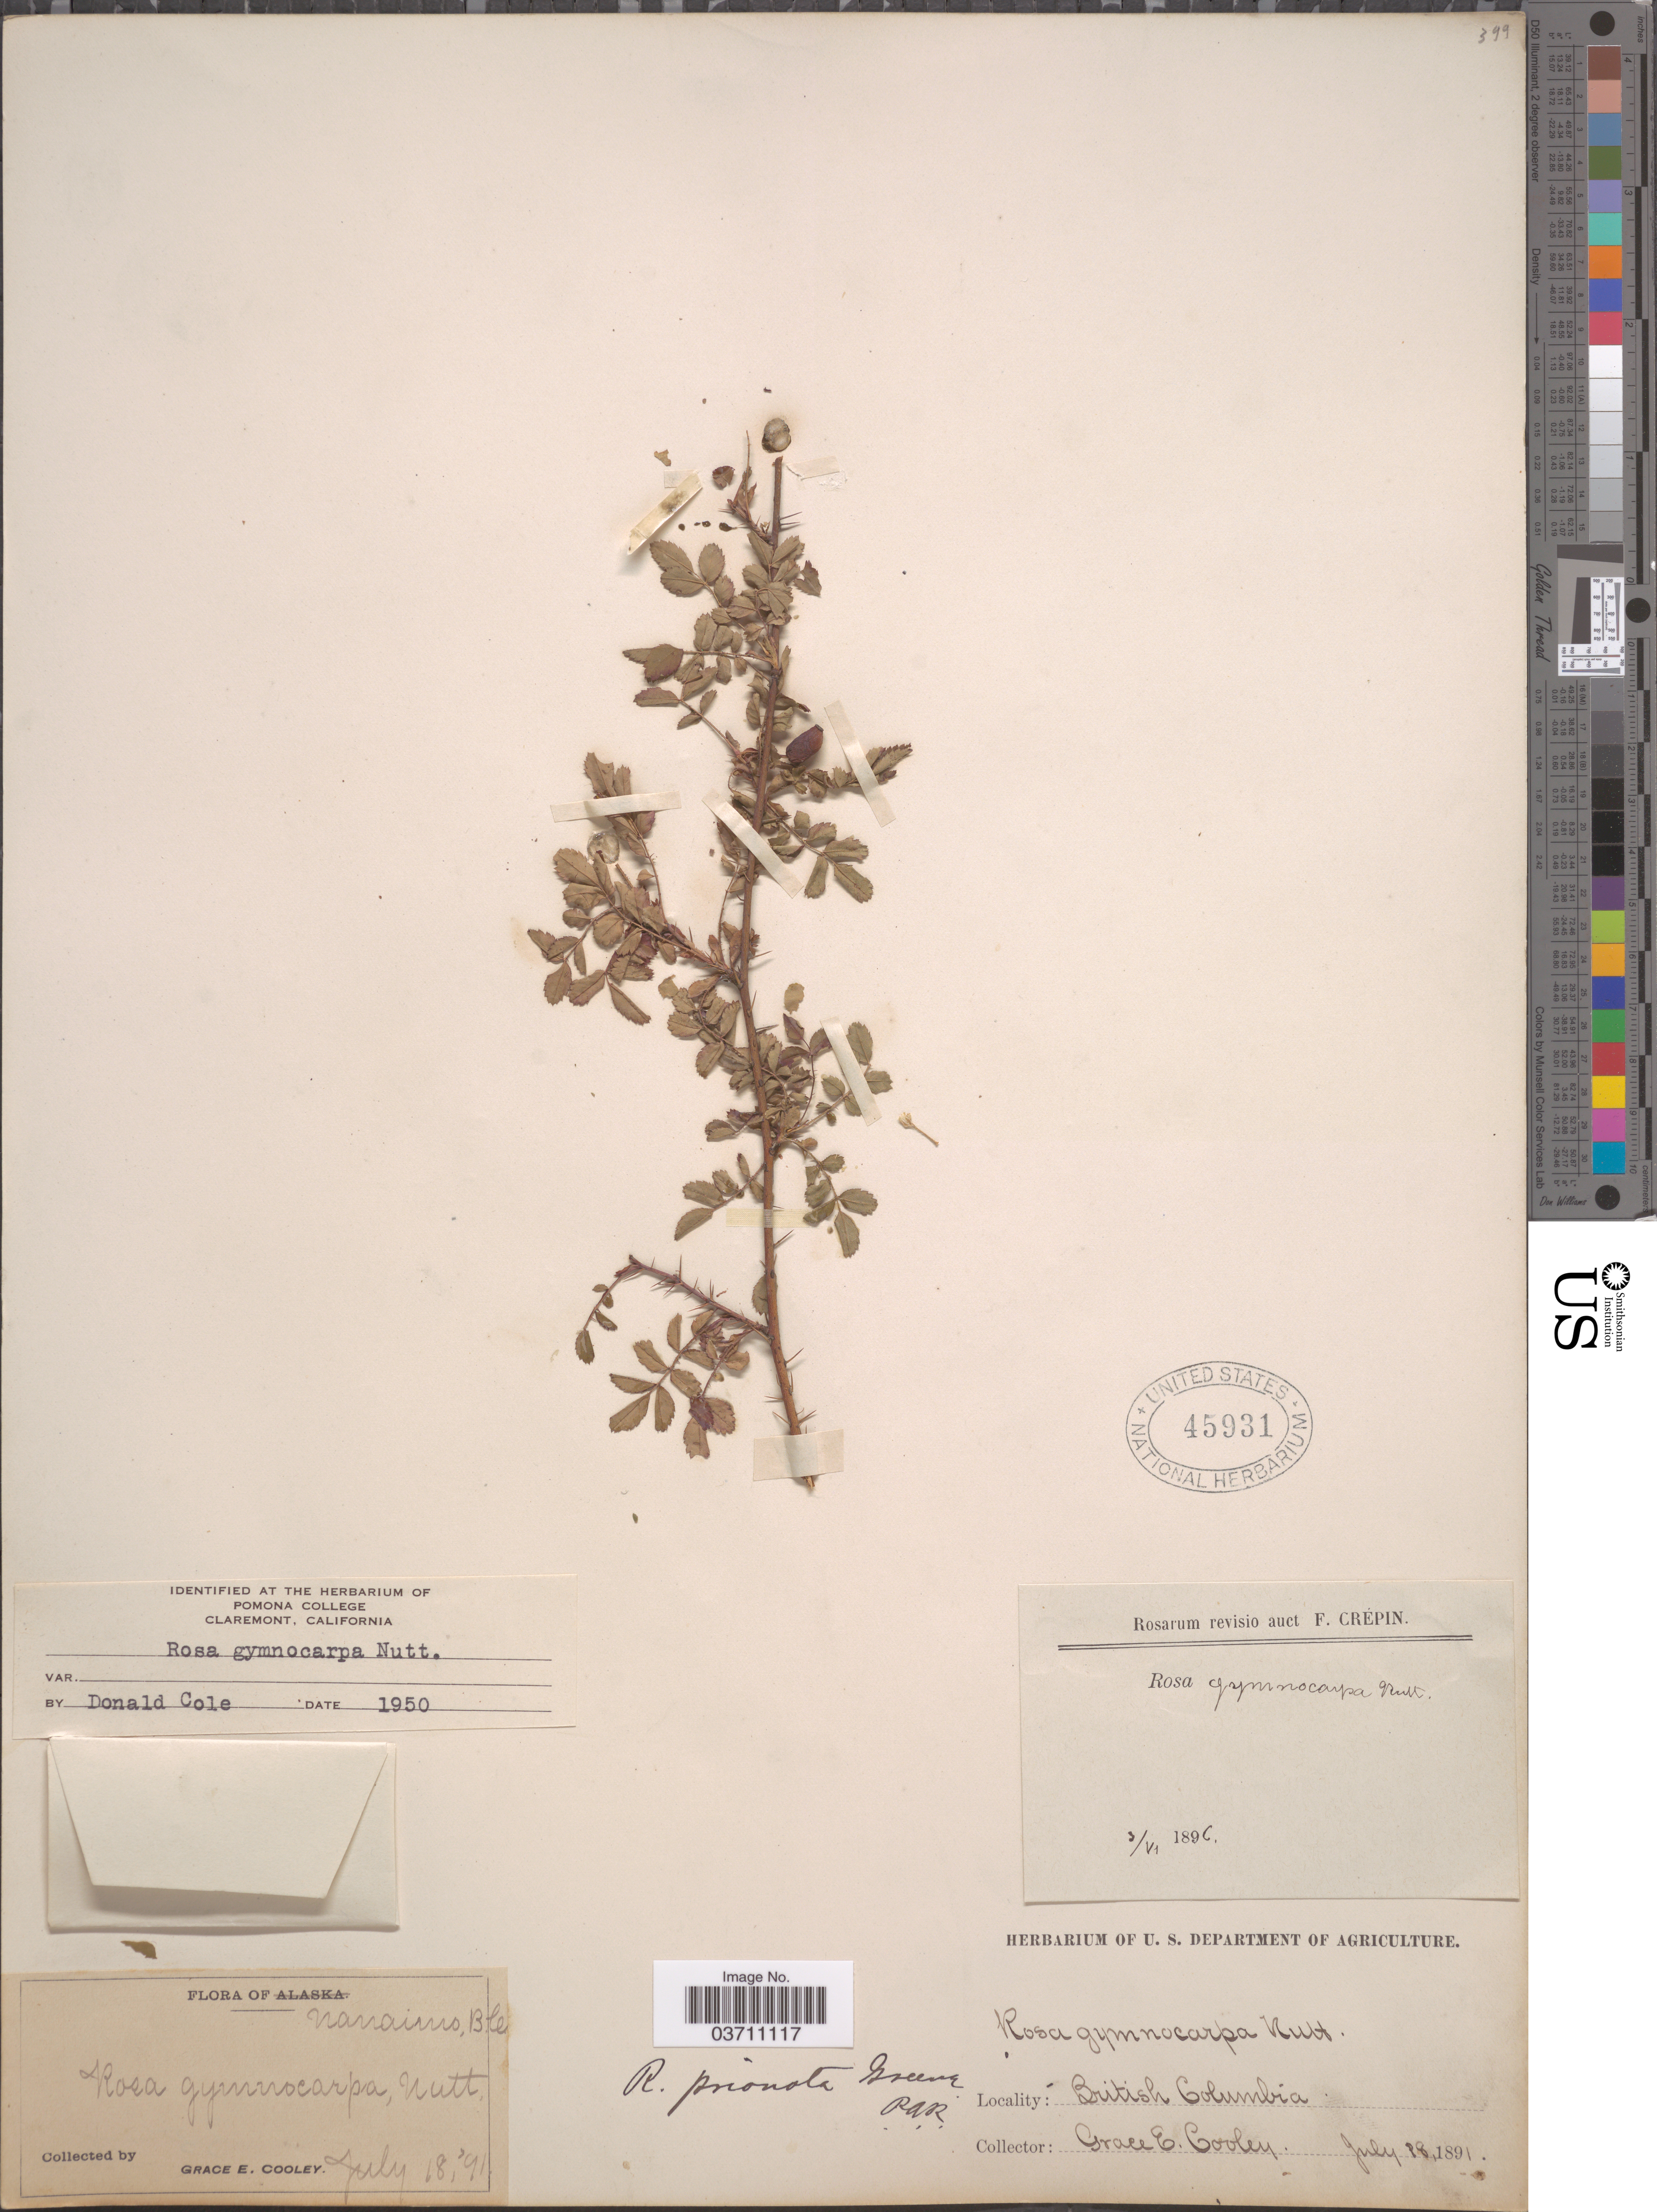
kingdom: Plantae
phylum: Tracheophyta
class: Magnoliopsida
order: Rosales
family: Rosaceae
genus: Rosa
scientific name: Rosa gymnocarpa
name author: Nutt.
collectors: G. E. Cooley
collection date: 1891-07-18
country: Canada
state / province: British Columbia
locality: Nanaimo.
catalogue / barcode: US 45931